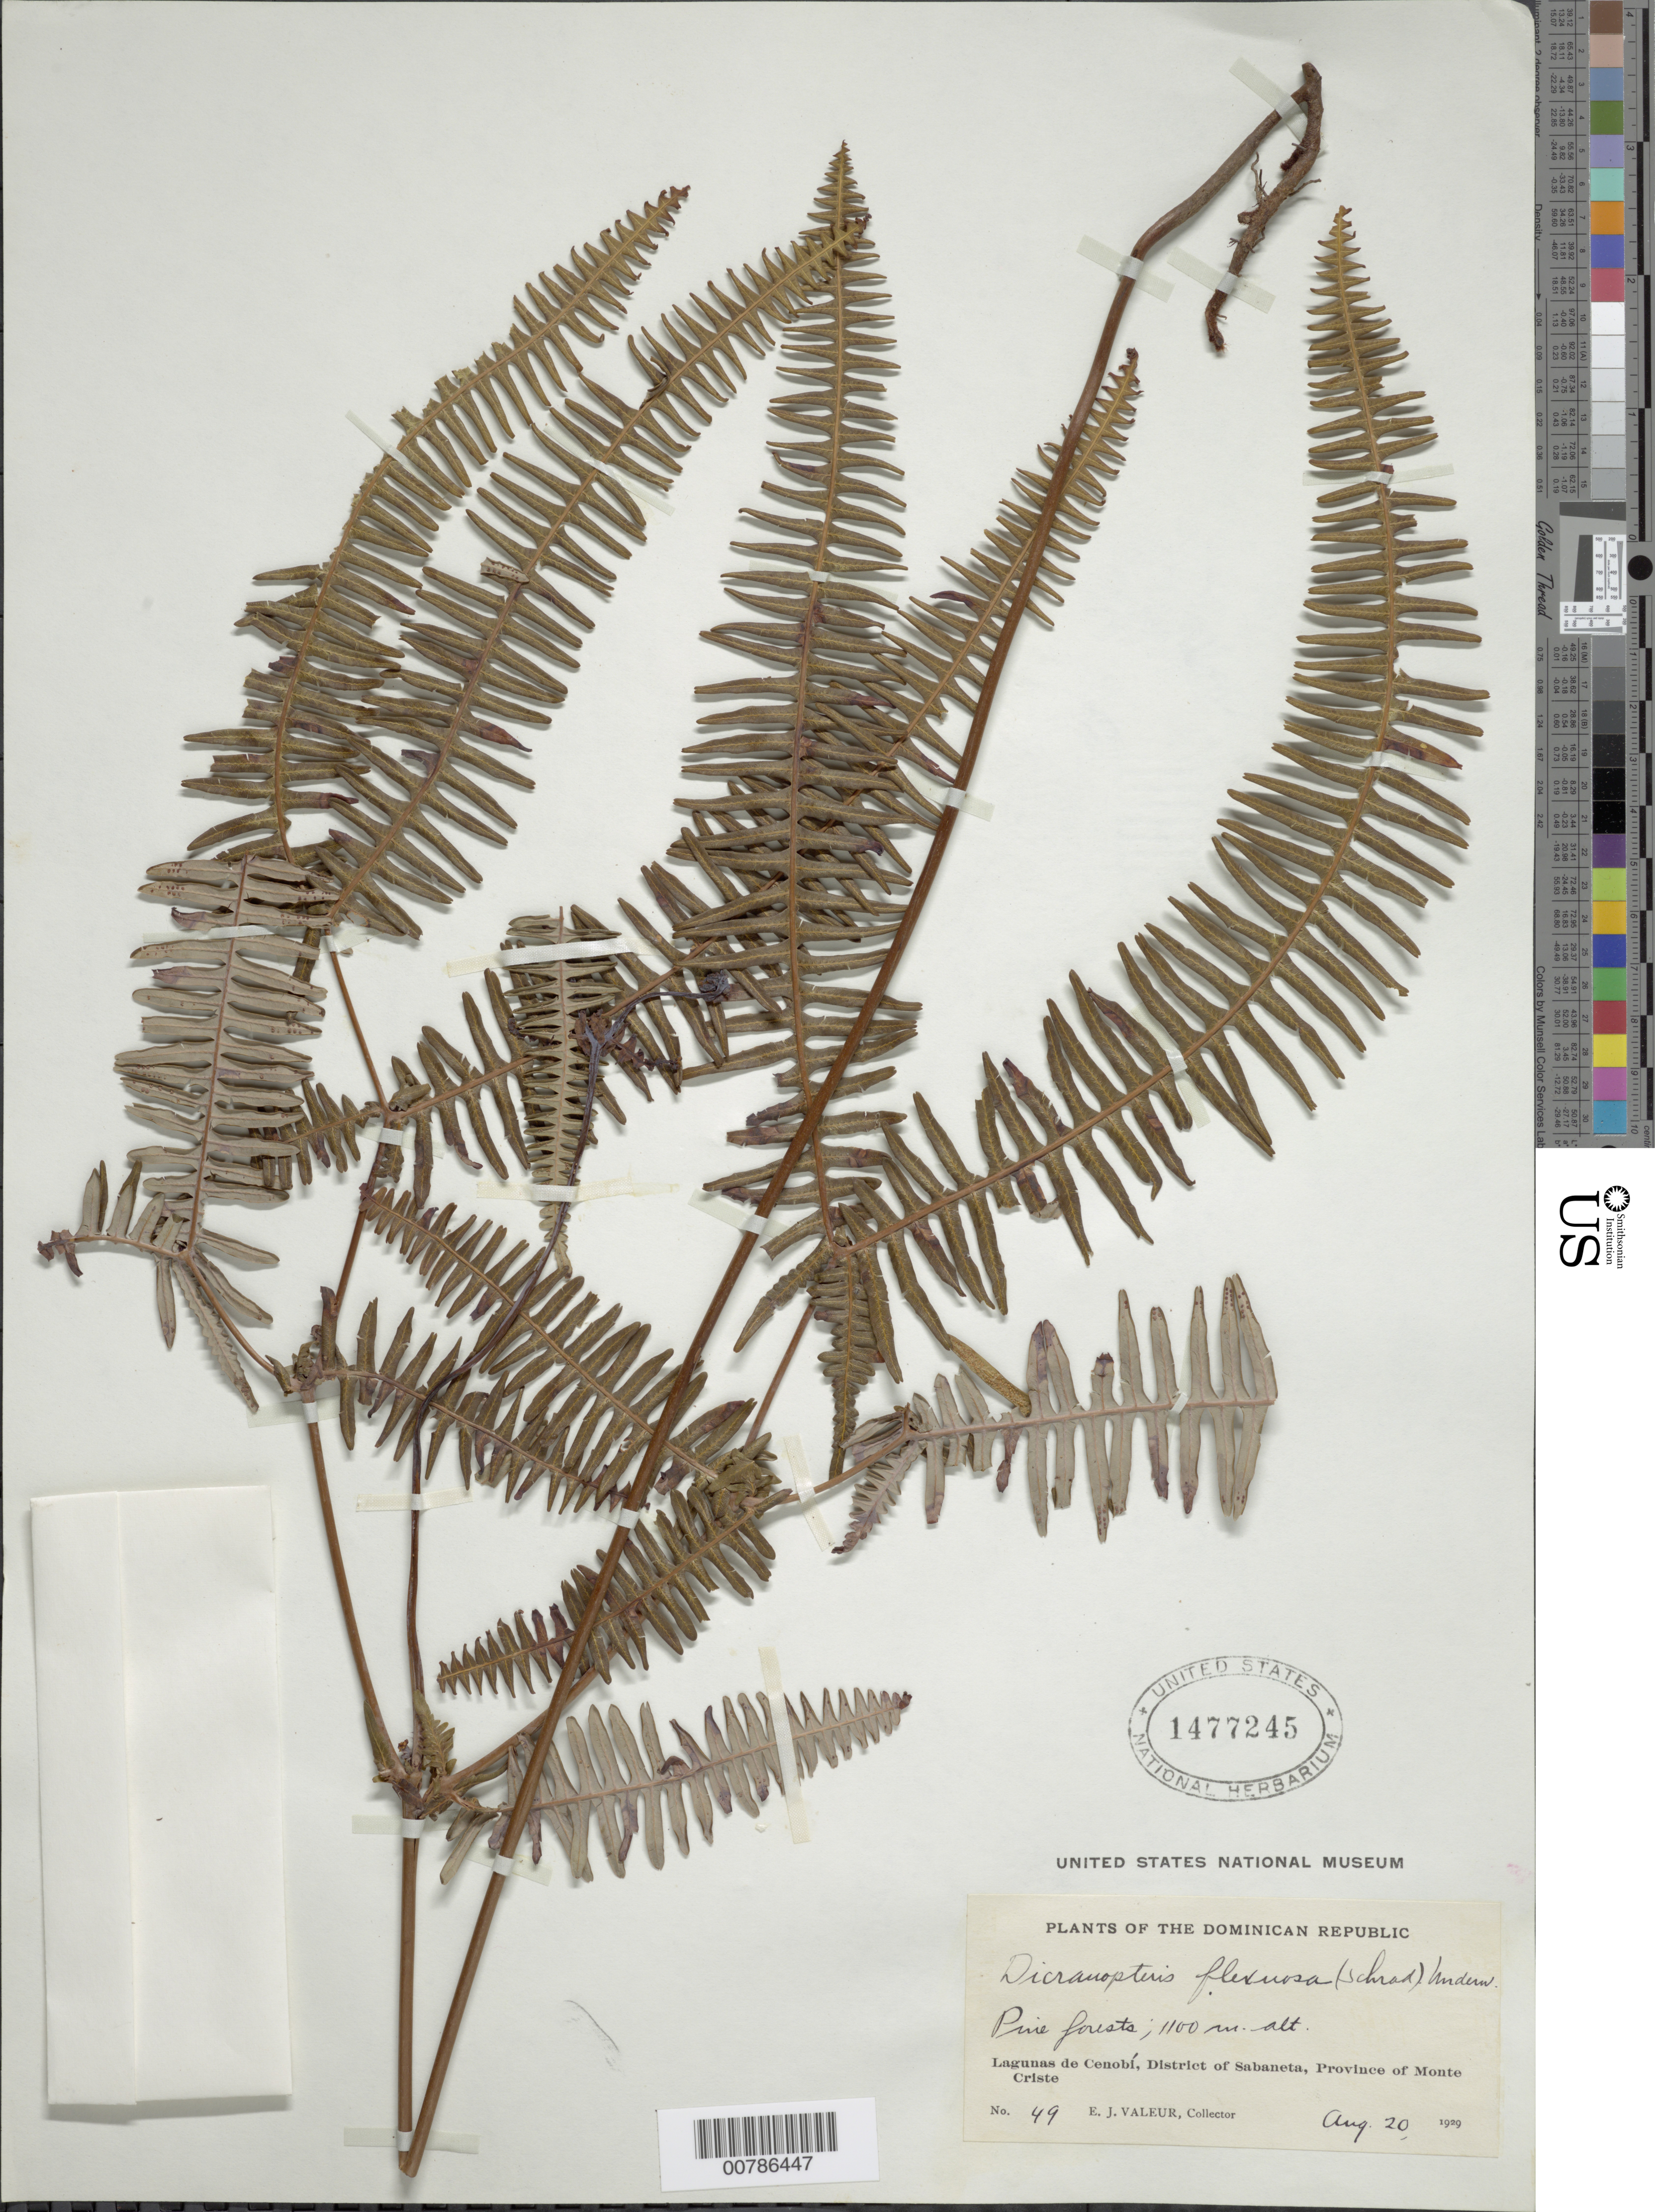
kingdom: Plantae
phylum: Tracheophyta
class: Polypodiopsida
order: Gleicheniales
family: Gleicheniaceae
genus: Dicranopteris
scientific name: Dicranopteris flexuosa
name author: (Schrad.) Underw.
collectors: E. Valeur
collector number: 49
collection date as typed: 20 Aug 1929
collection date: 1929-08-20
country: Dominican Republic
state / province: Monte Cristi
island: Hispaniola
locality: Dist. Sabaneta, Lagunas de Cenobí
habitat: Pine forests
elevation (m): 1100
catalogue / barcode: US 1477245